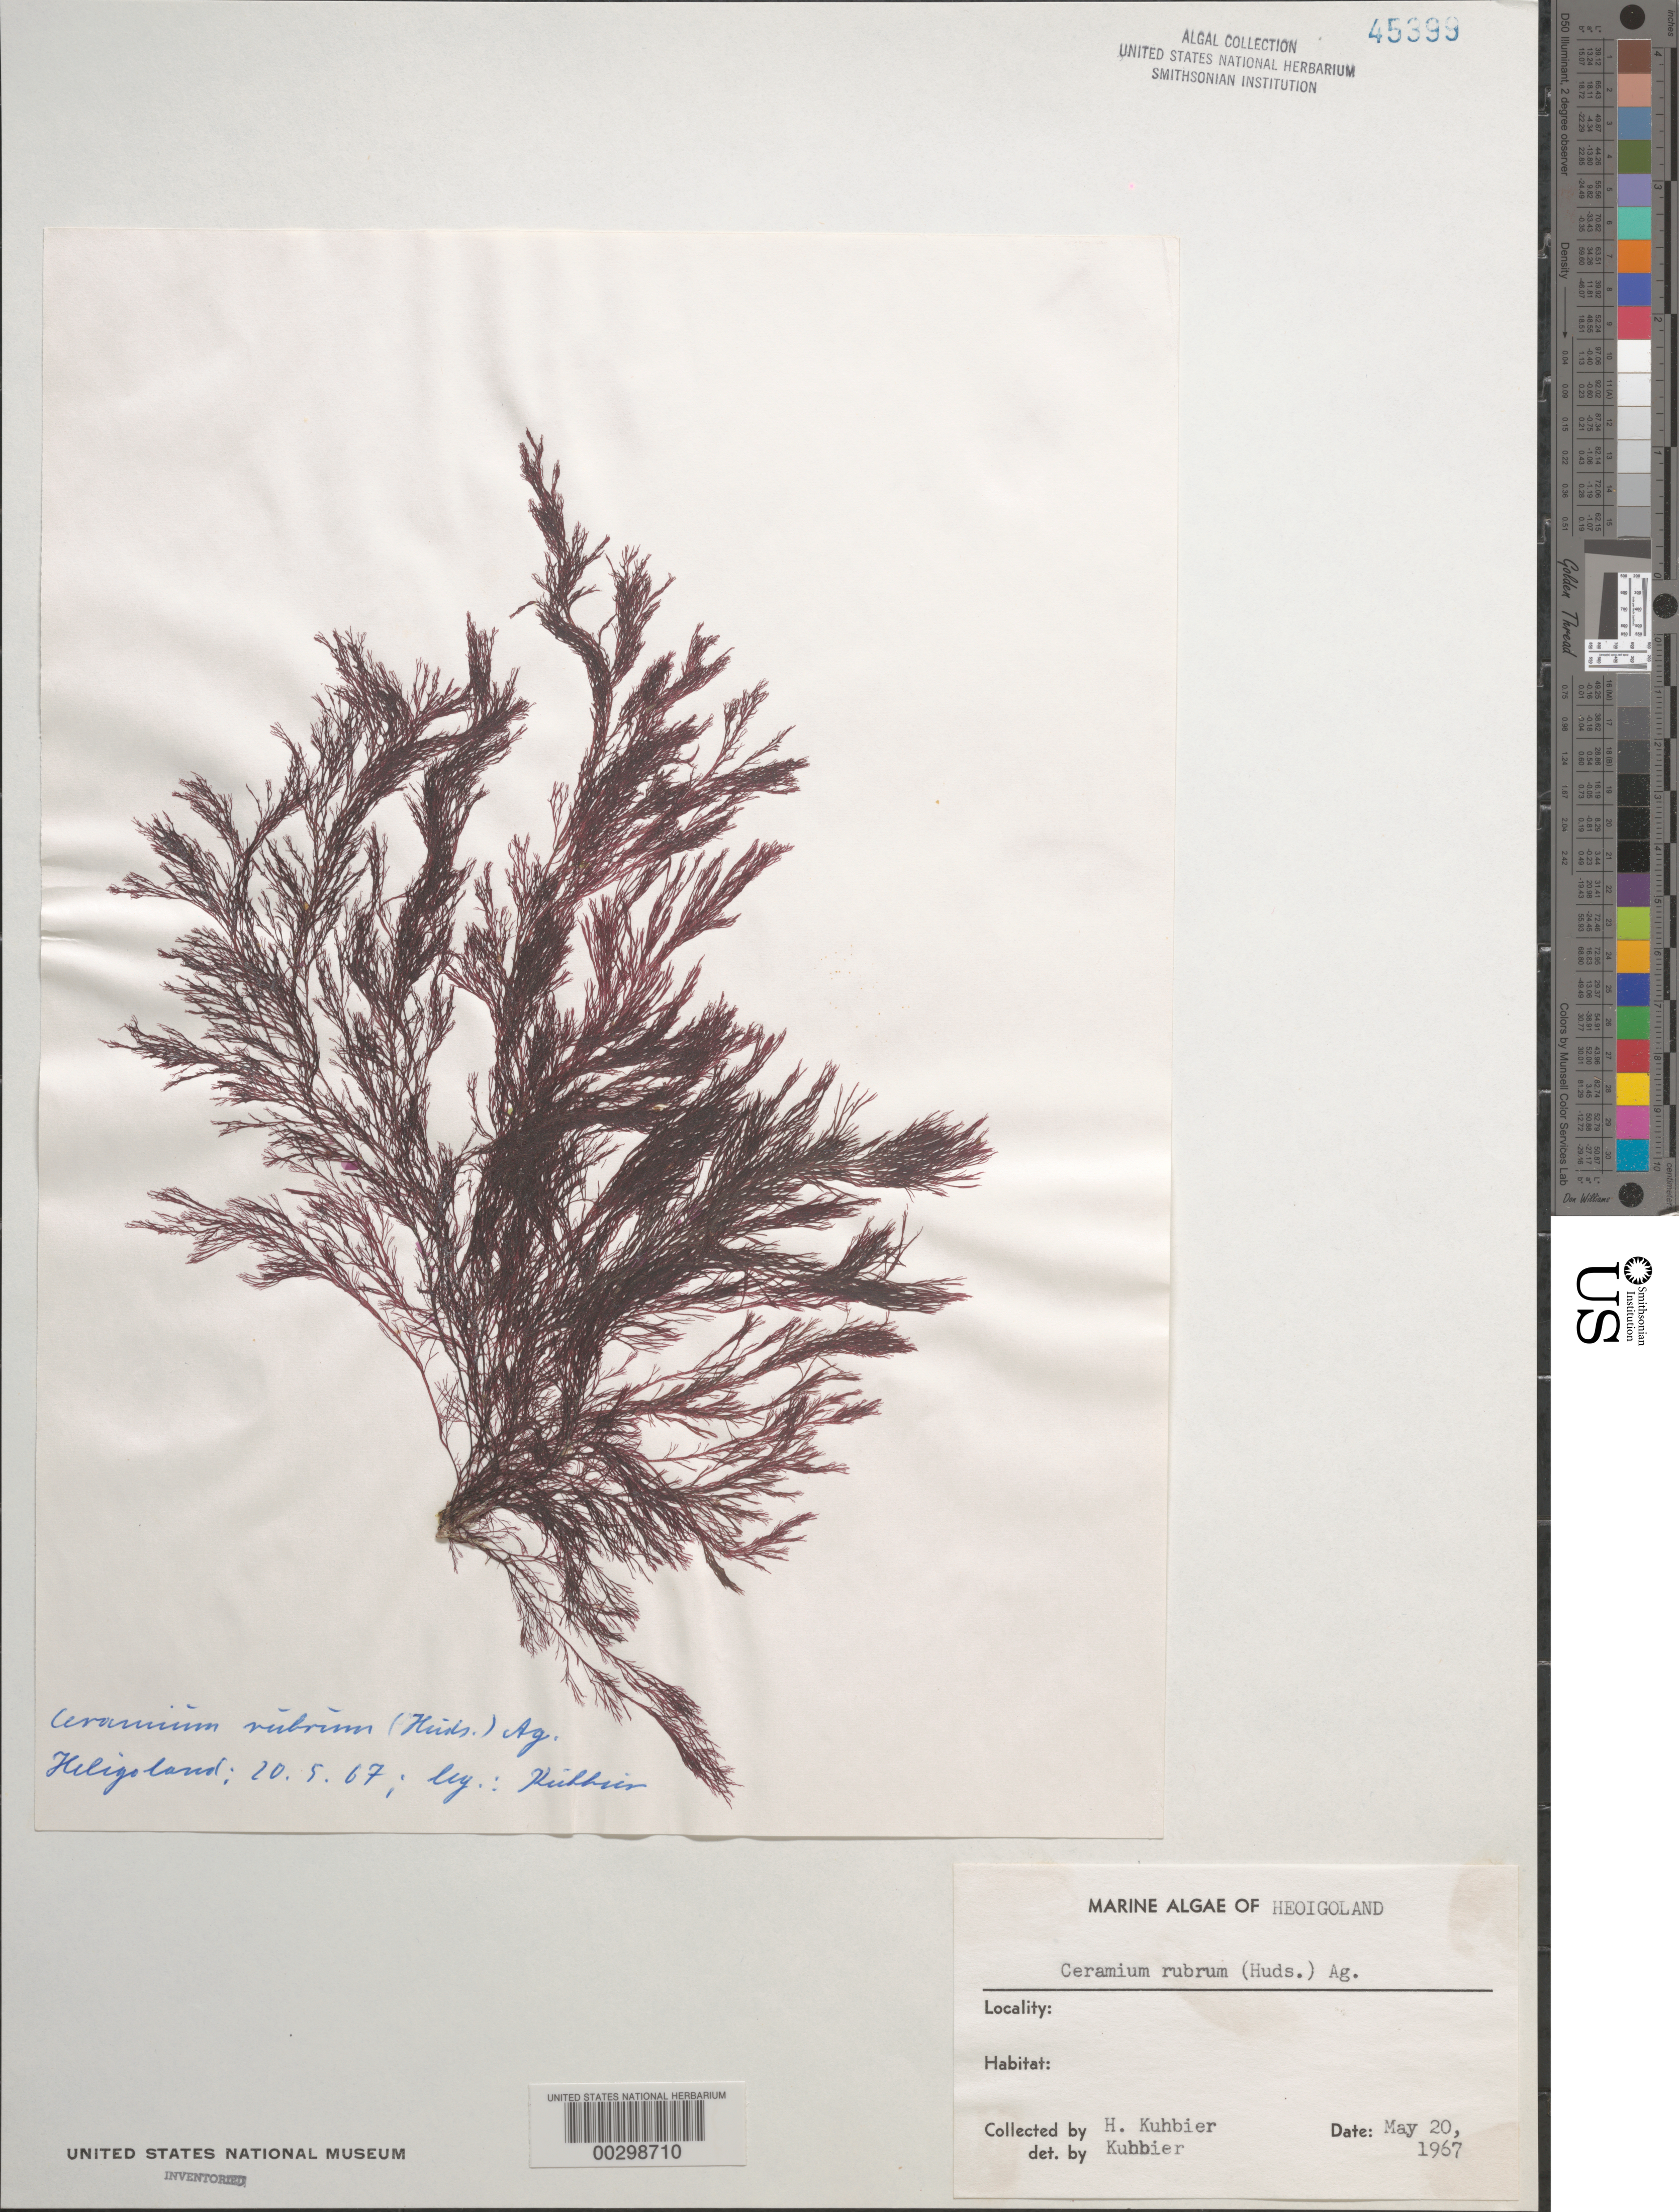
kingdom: Plantae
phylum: Rhodophyta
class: Florideophyceae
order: Ceramiales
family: Ceramiaceae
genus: Ceramium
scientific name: Ceramium rubrum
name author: C. Agardh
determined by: Kuhbier, H.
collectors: H. Kuhbier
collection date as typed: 20 May 1967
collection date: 1967-05-20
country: Germany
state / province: Schleswig-Holstein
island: Helgoland (Heligoland)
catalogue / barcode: US 45399